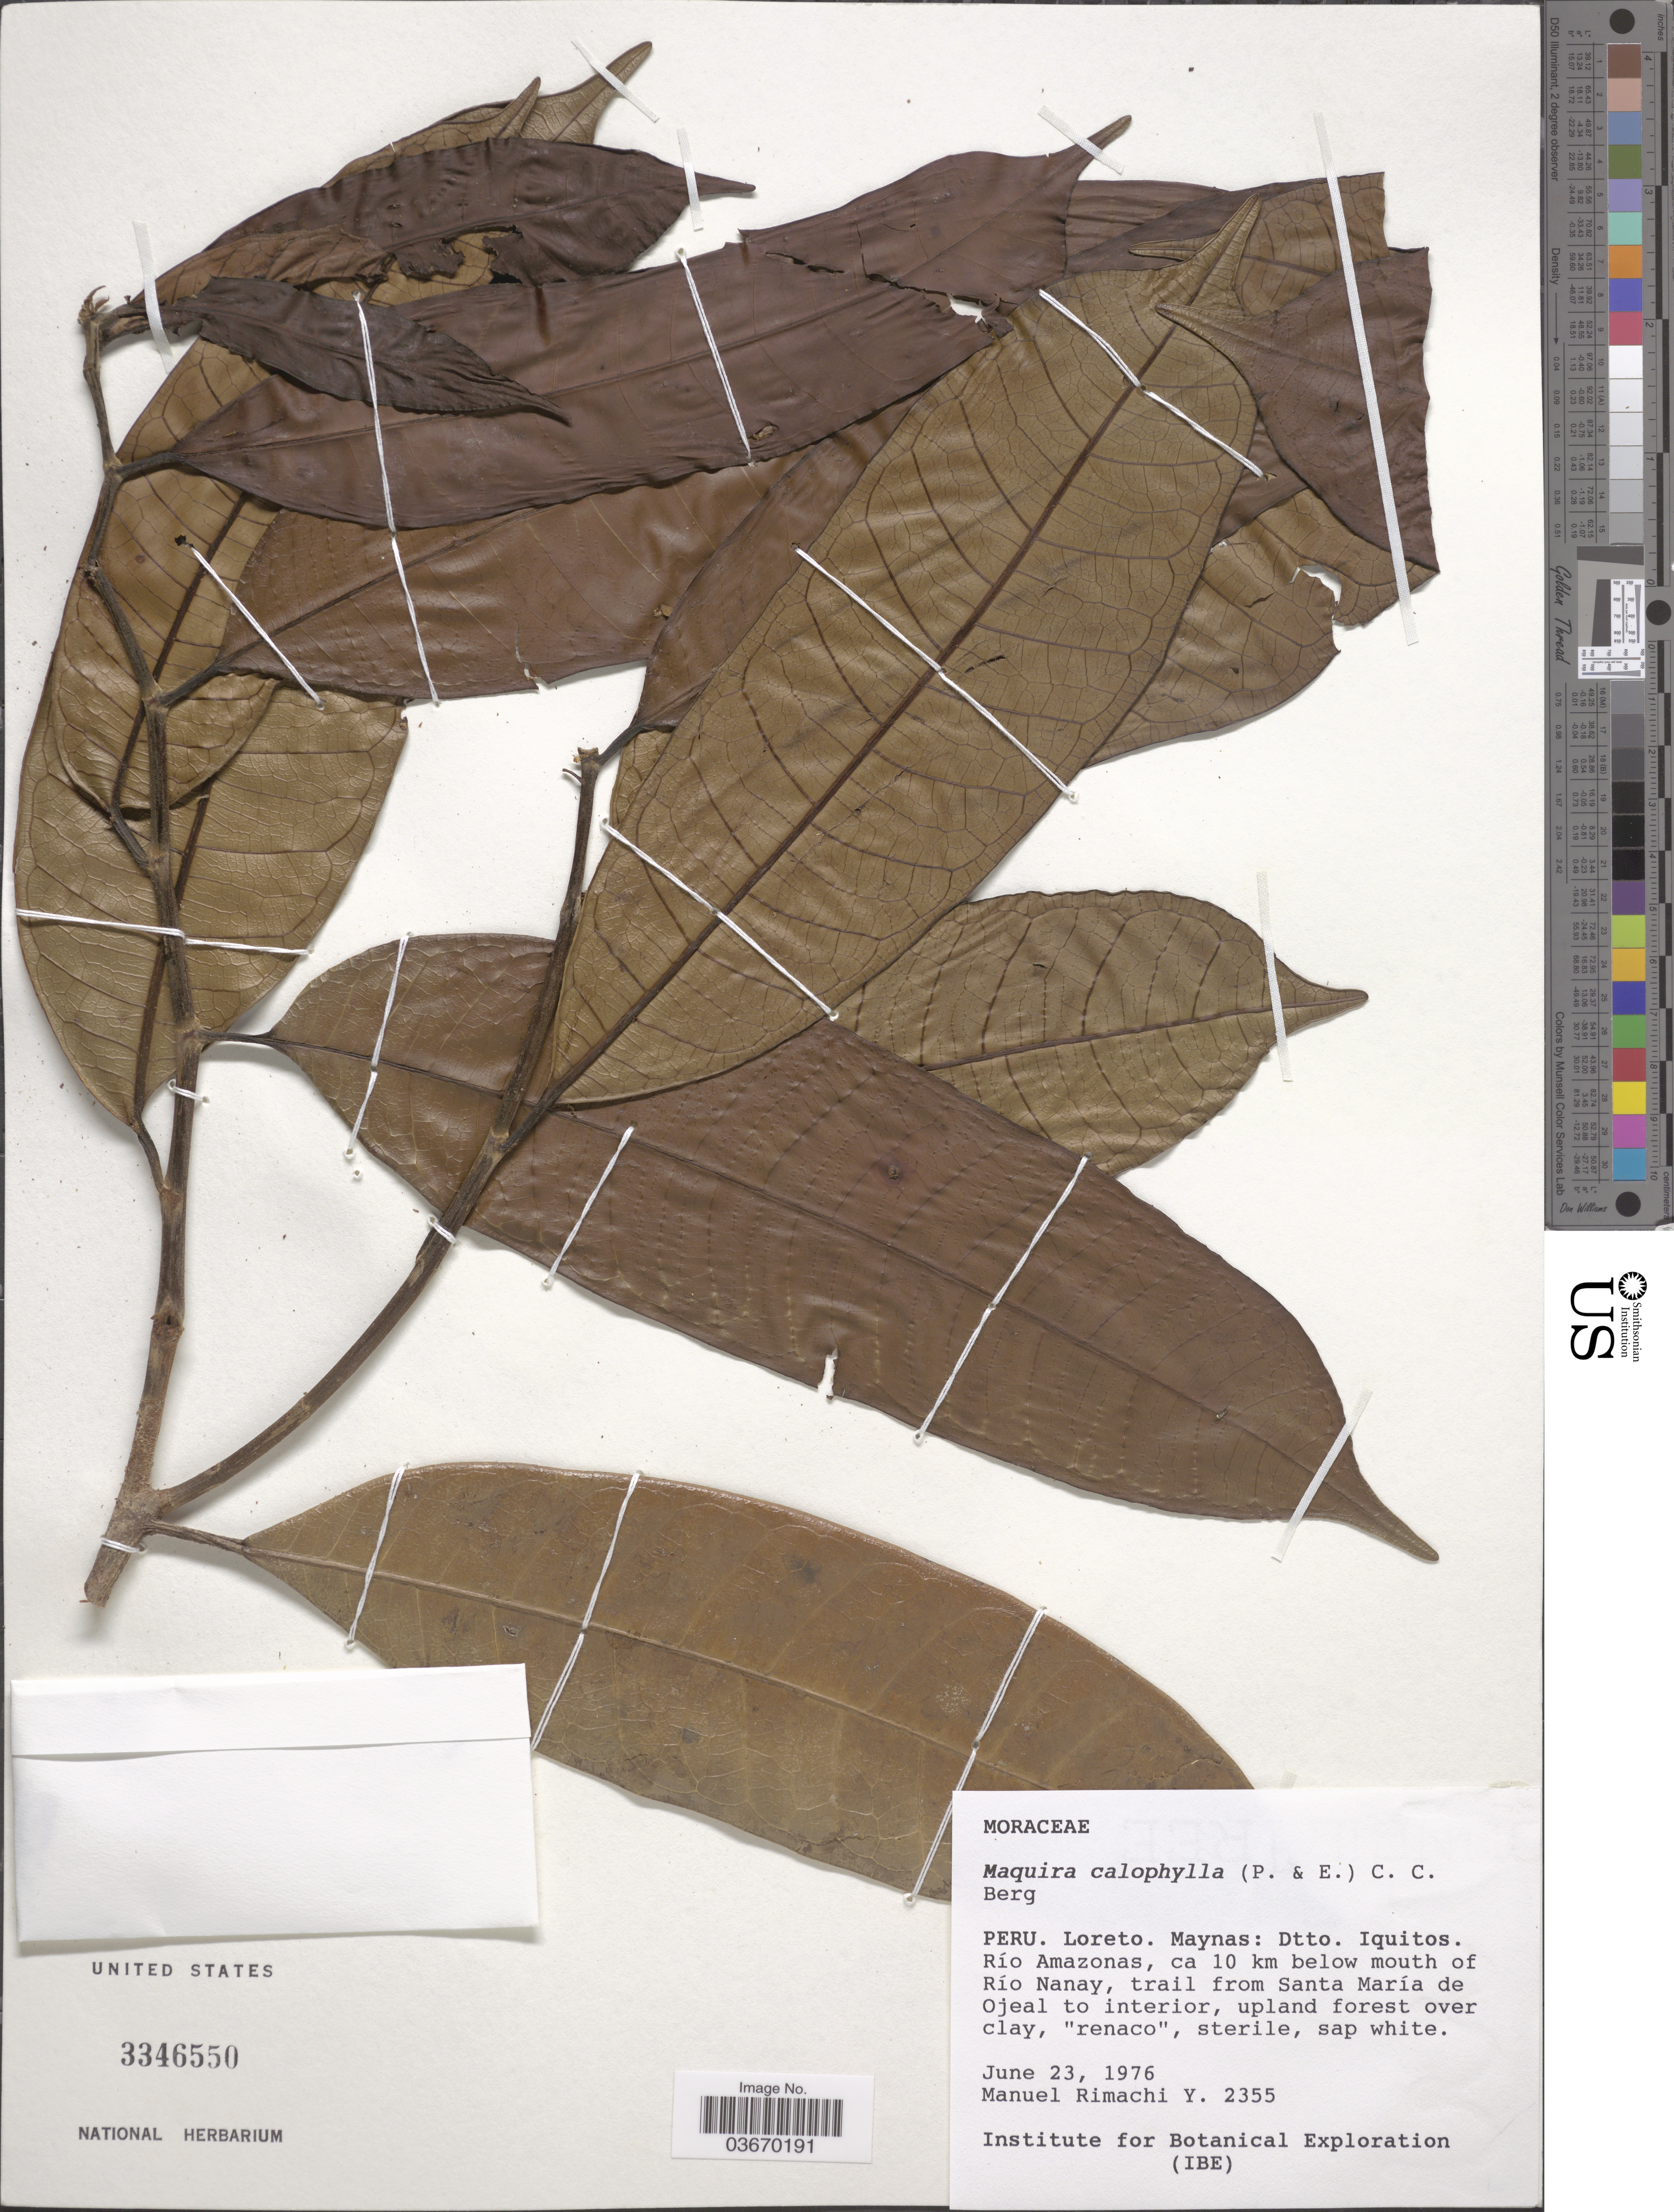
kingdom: Plantae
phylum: Tracheophyta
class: Magnoliopsida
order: Rosales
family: Moraceae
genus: Maquira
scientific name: Maquira calophylla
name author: (Poepp. & Endl.) C.C. Berg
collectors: M. Rimachi Y.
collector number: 2355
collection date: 1976-06-23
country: Peru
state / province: Loreto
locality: Maynas: Dtto. Iquitos. Río Amazonas, ca 10 km below mouth of Río Nanay, trail from Santa María de Ojeal to interior, upland forest over clay, 'renaco'.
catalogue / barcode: US 3346550